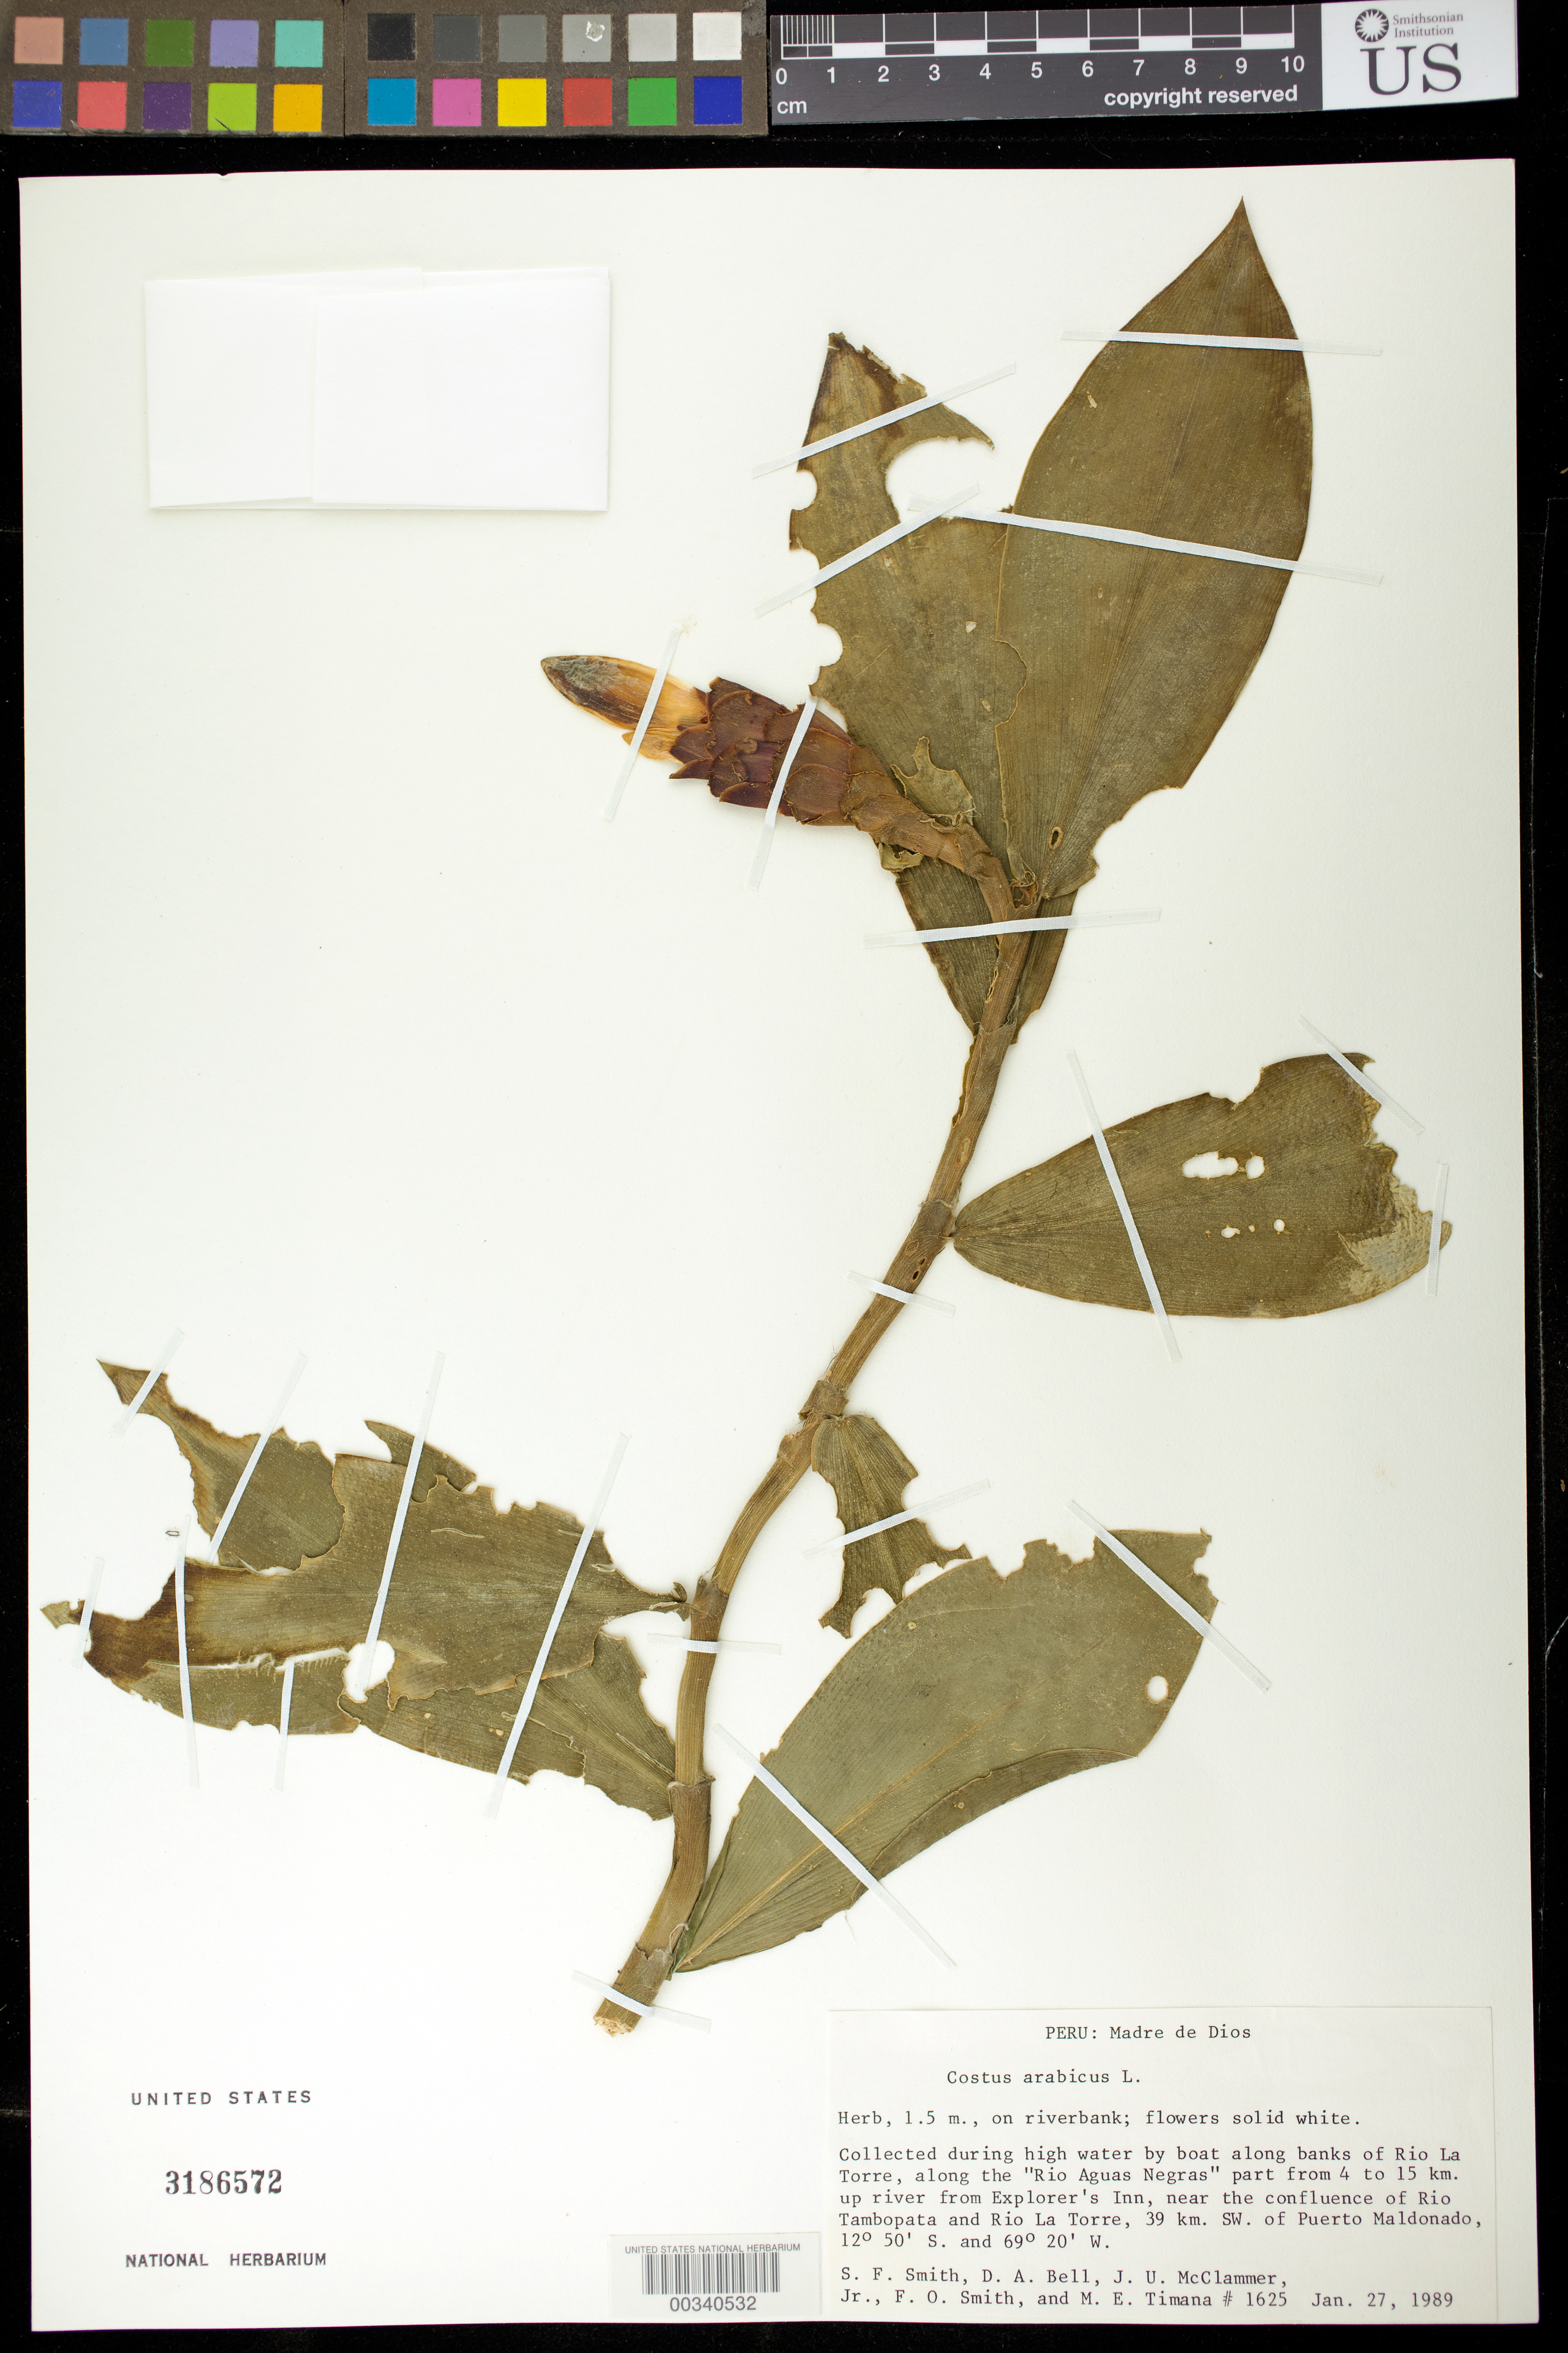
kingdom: Plantae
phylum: Tracheophyta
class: Liliopsida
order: Zingiberales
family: Costaceae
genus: Costus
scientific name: Costus arabicus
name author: L.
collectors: S.F. Smith, D. A. Bell, J. Mcclammer Jr. & F. Smith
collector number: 1625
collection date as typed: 27 Jan 1989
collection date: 1989-01-27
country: Peru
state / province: Madre de Dios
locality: Along banks of rio la torre, along "rio aguas negras" part from 4-15 km up river from explorer's inn, near confluence of ...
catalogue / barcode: US 3186572